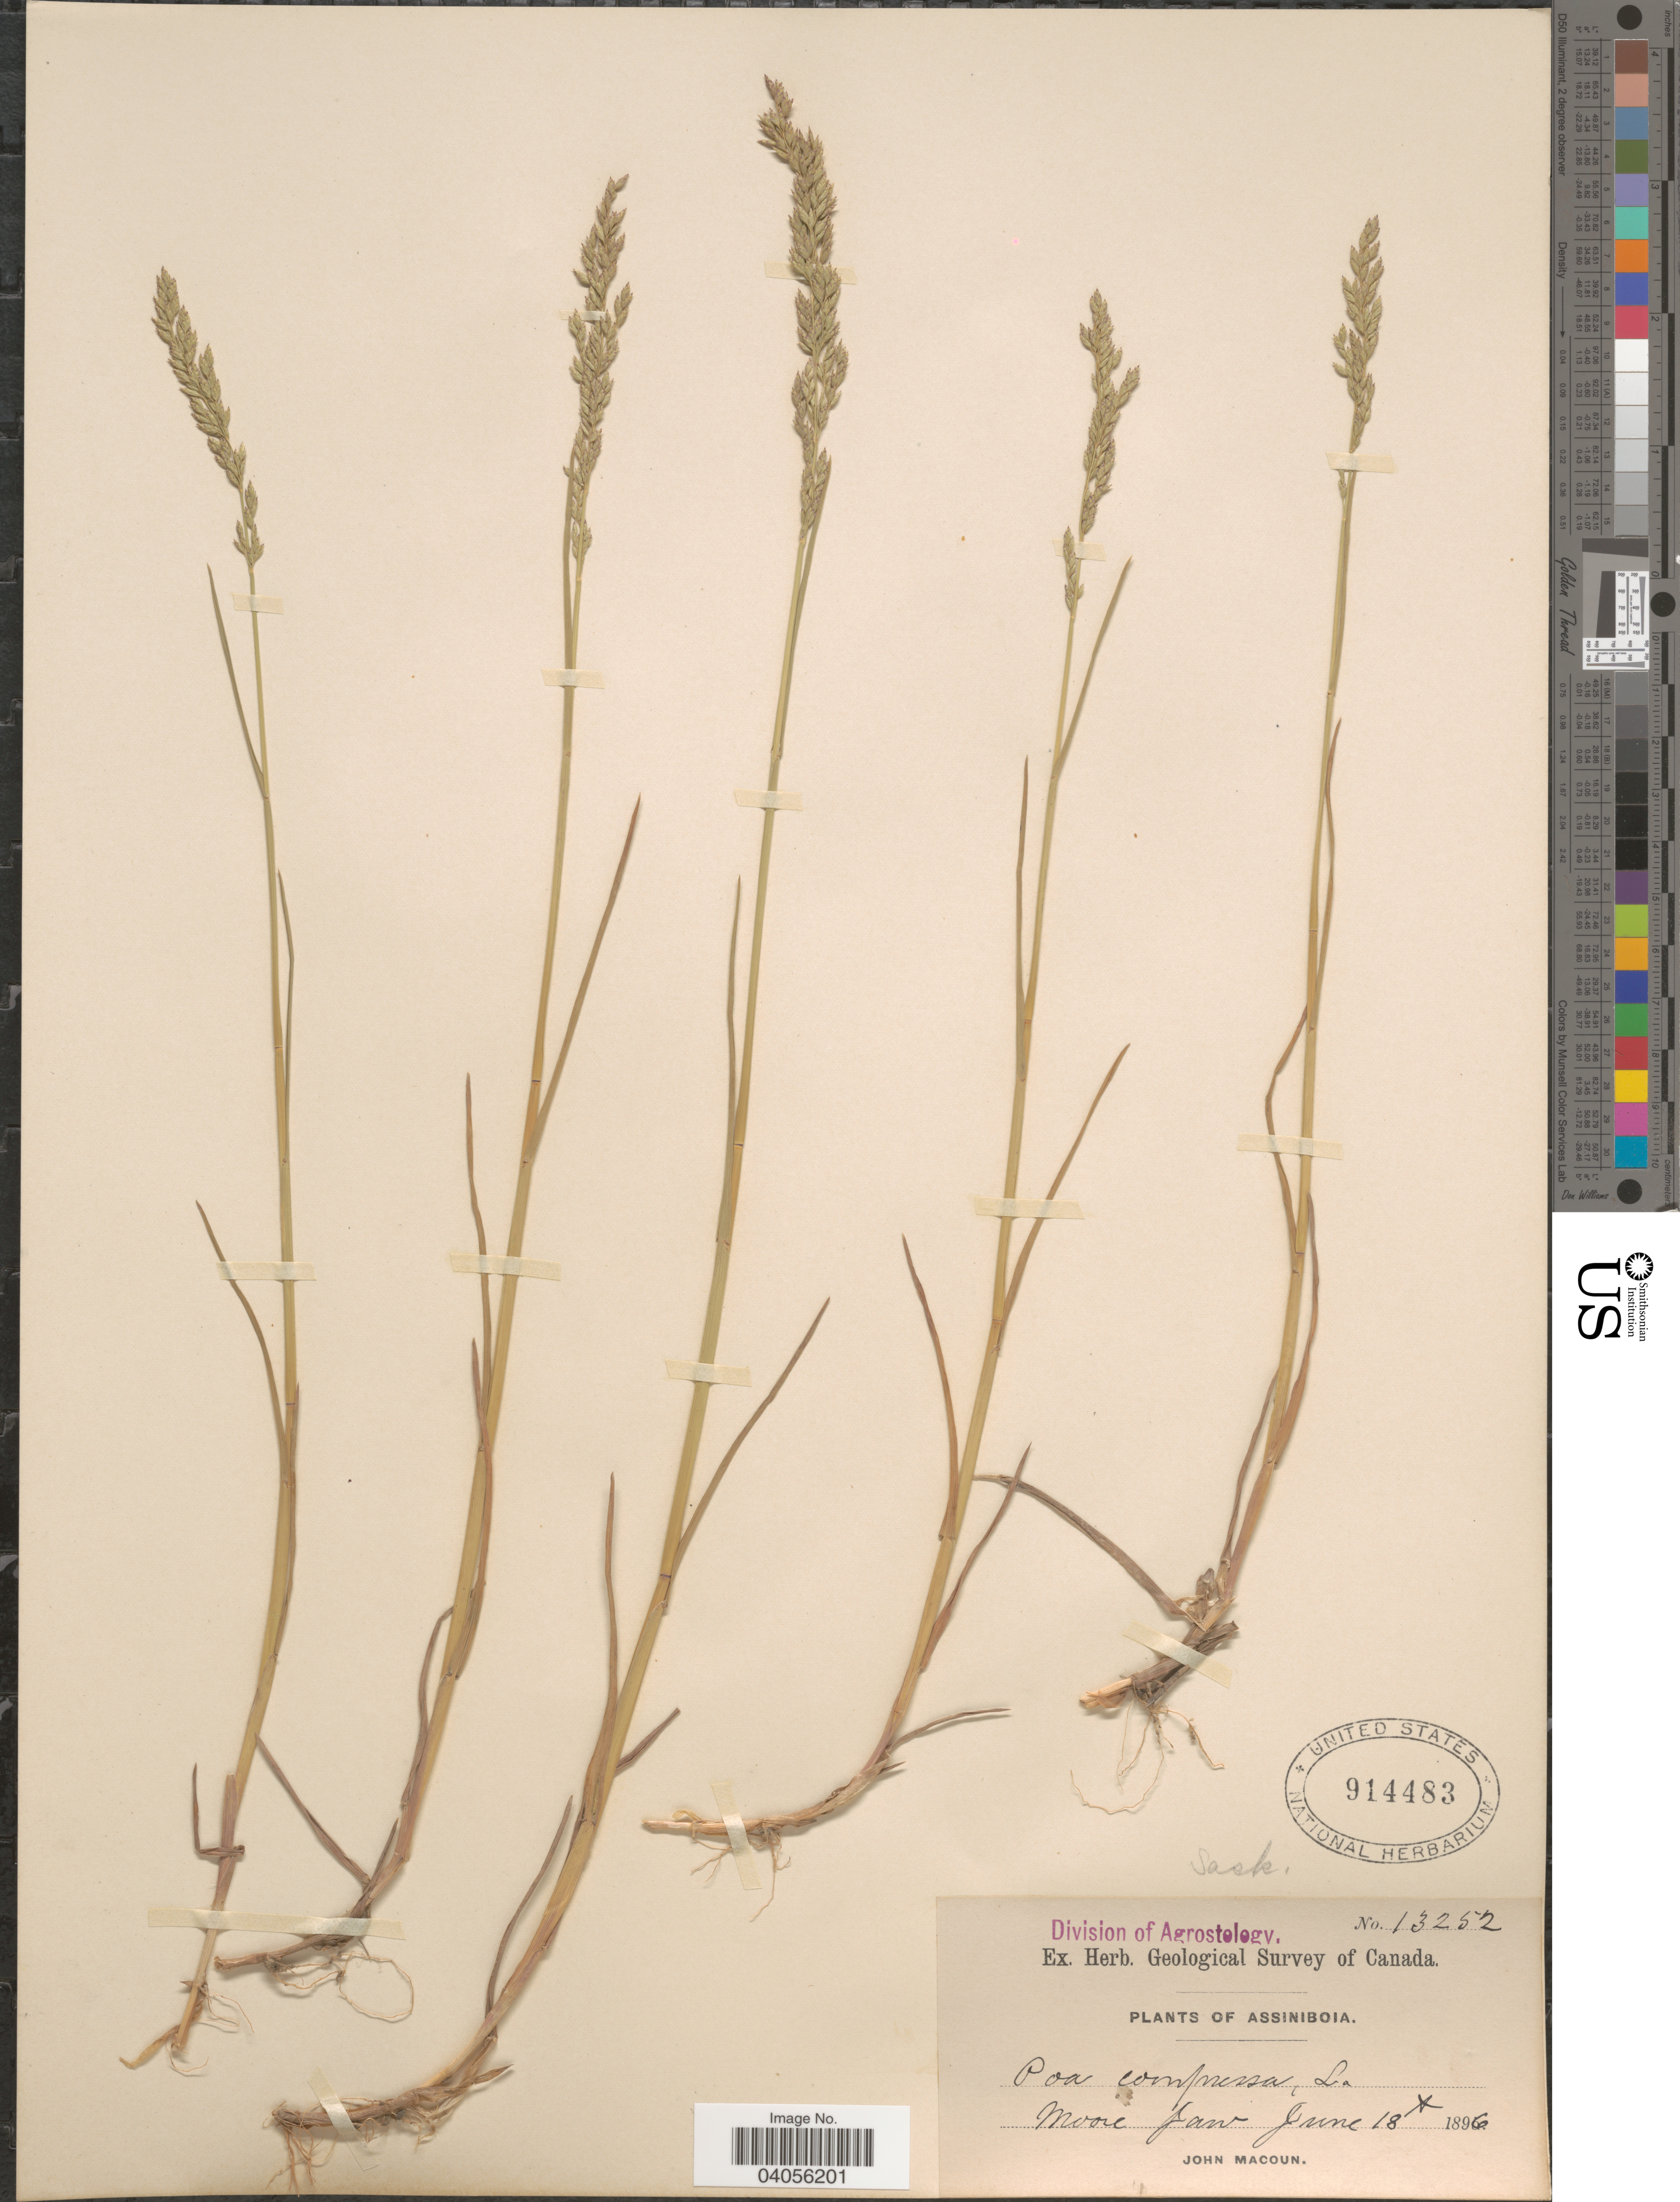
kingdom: Plantae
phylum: Tracheophyta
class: Liliopsida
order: Poales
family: Poaceae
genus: Poa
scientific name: Poa compressa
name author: L.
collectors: J. Macoun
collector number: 13252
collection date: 1896-06-18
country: Canada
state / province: Saskatchewan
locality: Assiniboia. Moose Jaw.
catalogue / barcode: US 914483